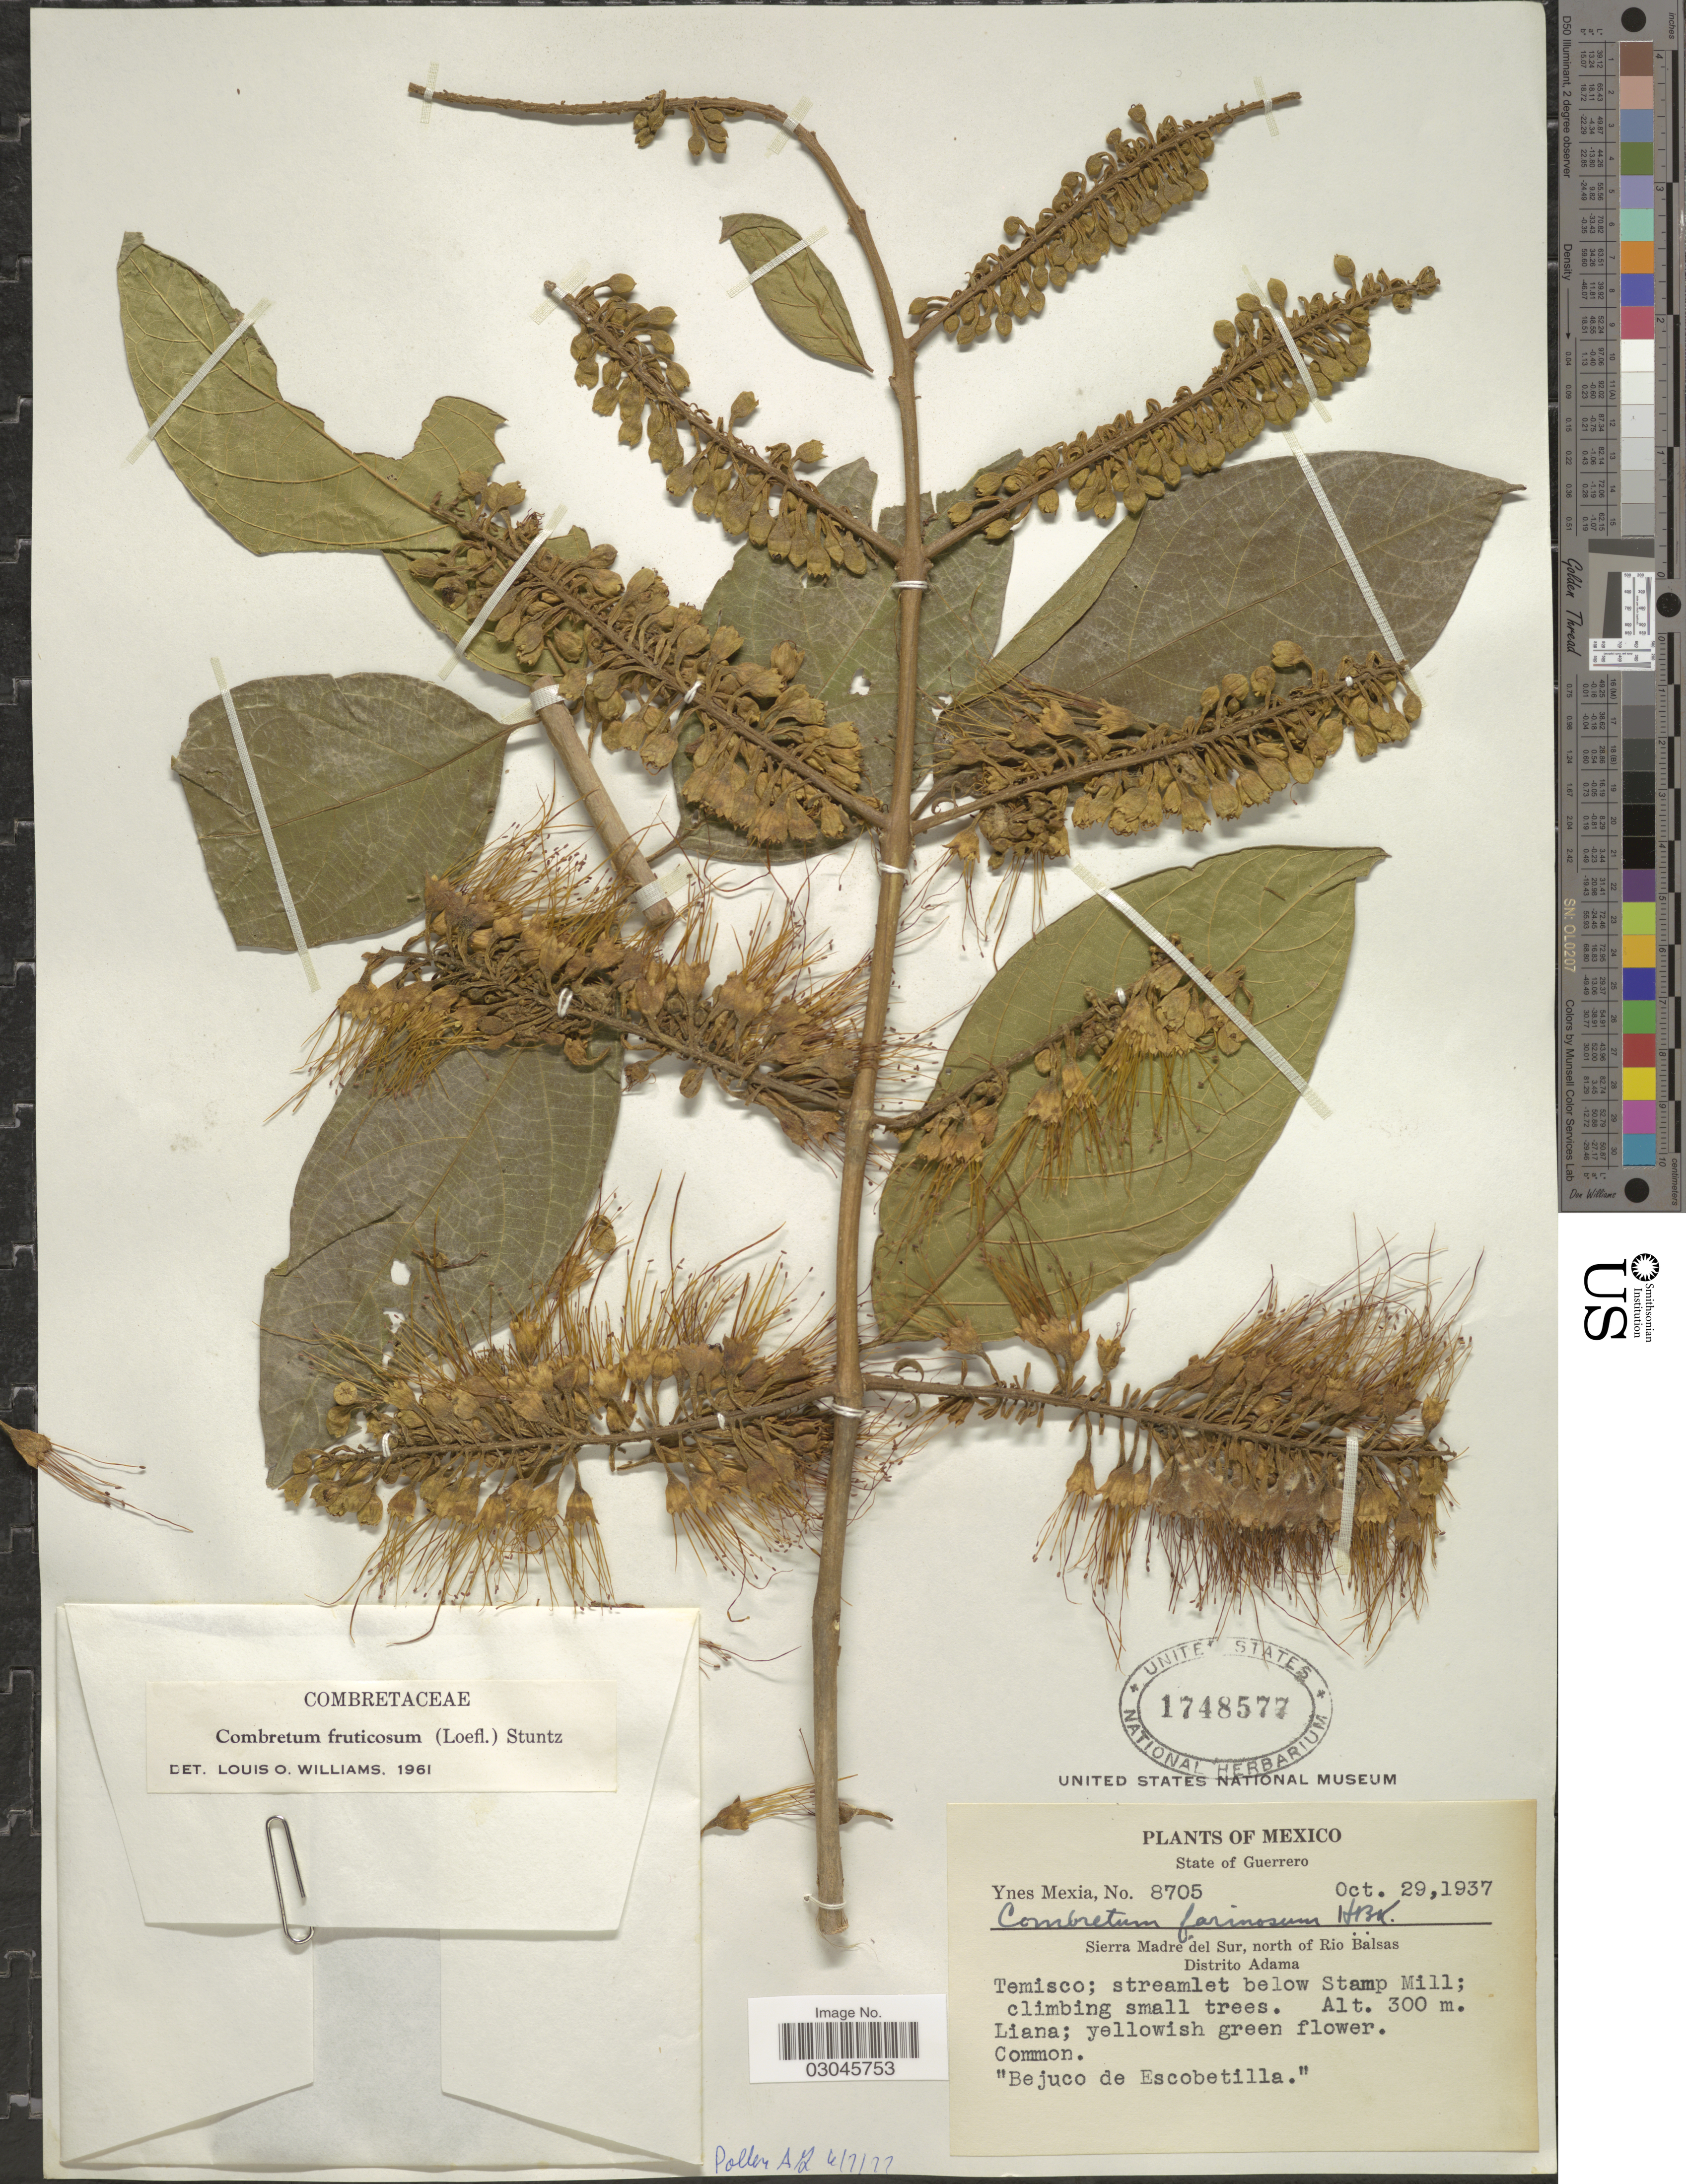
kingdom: Plantae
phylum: Tracheophyta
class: Magnoliopsida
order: Myrtales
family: Combretaceae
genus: Combretum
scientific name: Combretum fruticosum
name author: (Loefl.) Stuntz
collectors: Y. Mexia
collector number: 8705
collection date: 1937-10-29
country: Mexico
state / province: Guerrero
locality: Temisco; Sierra Madre del Sur, north of Rio Balsas. Distrito Adama. streamlet below Stamp Mill.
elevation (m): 300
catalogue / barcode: US 1748577